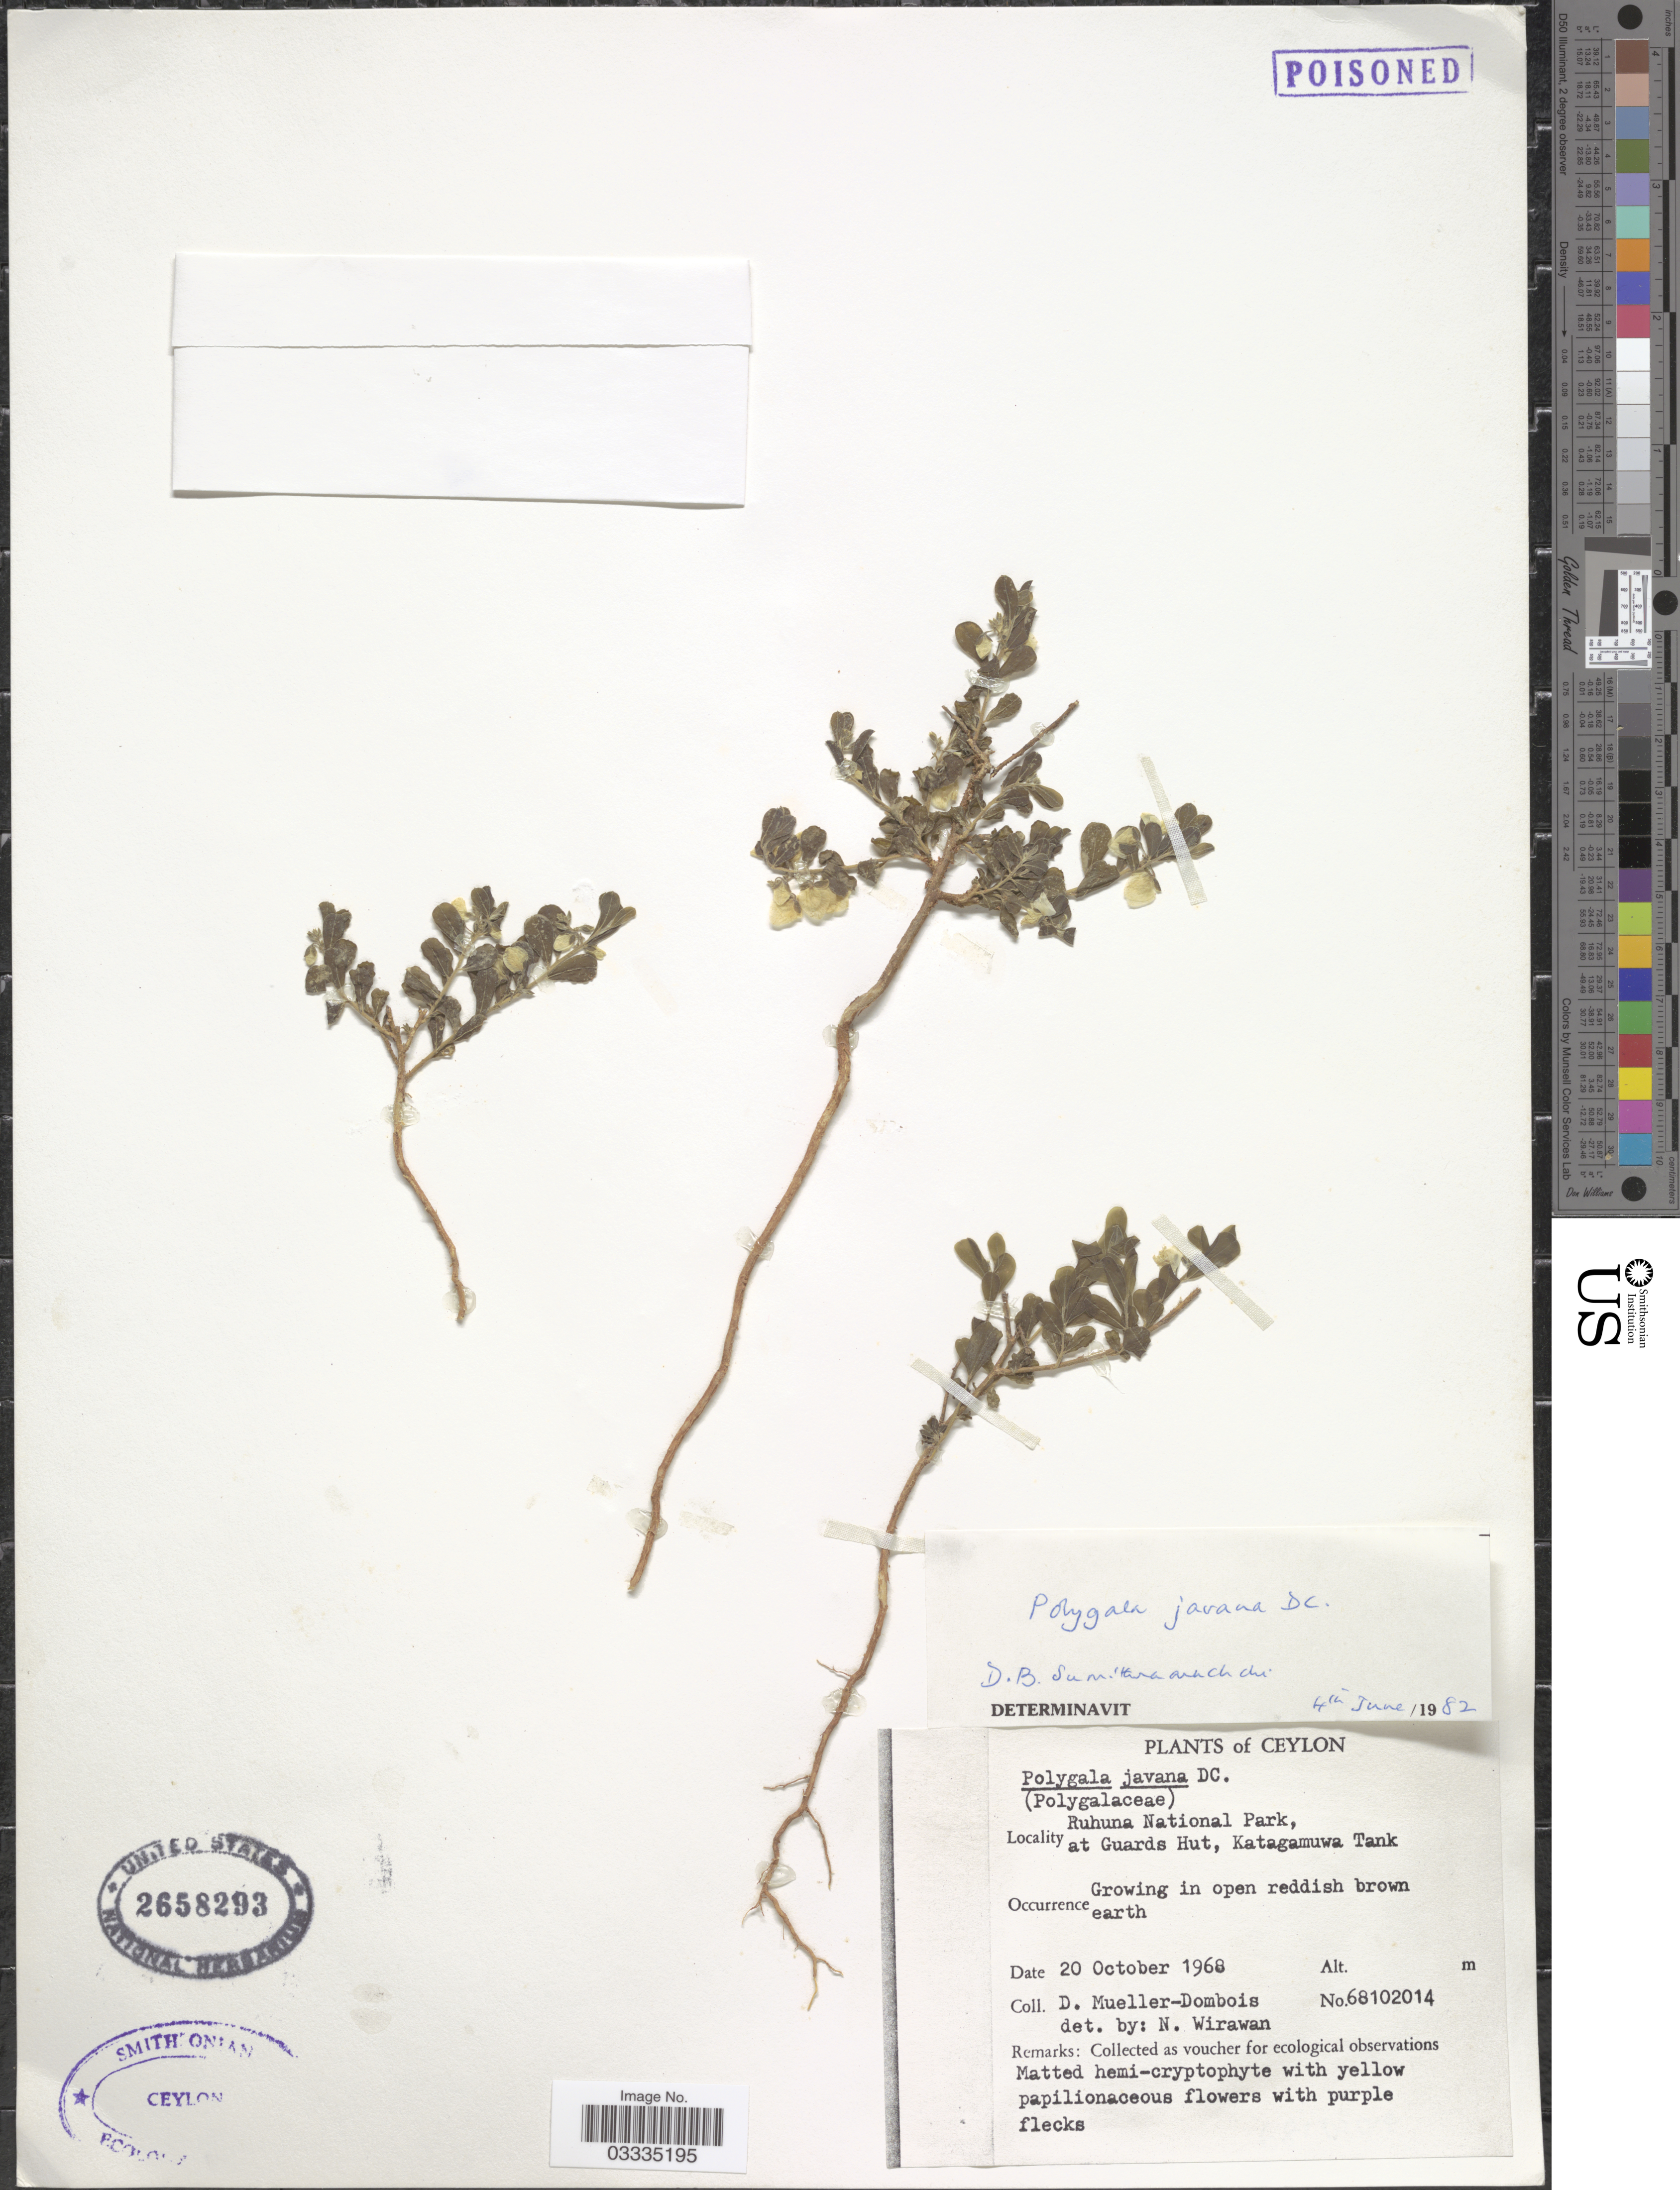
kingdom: Plantae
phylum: Tracheophyta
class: Magnoliopsida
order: Fabales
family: Polygalaceae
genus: Polygala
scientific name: Polygala javana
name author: DC.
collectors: D. Mueller-Dombois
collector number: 68102014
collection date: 1968-10-20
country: Sri Lanka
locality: Ceylon. Ruhuna National Park, at Guard Hut, Katagamuwa Tank. Open reddish brown earth.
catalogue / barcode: US 2658293